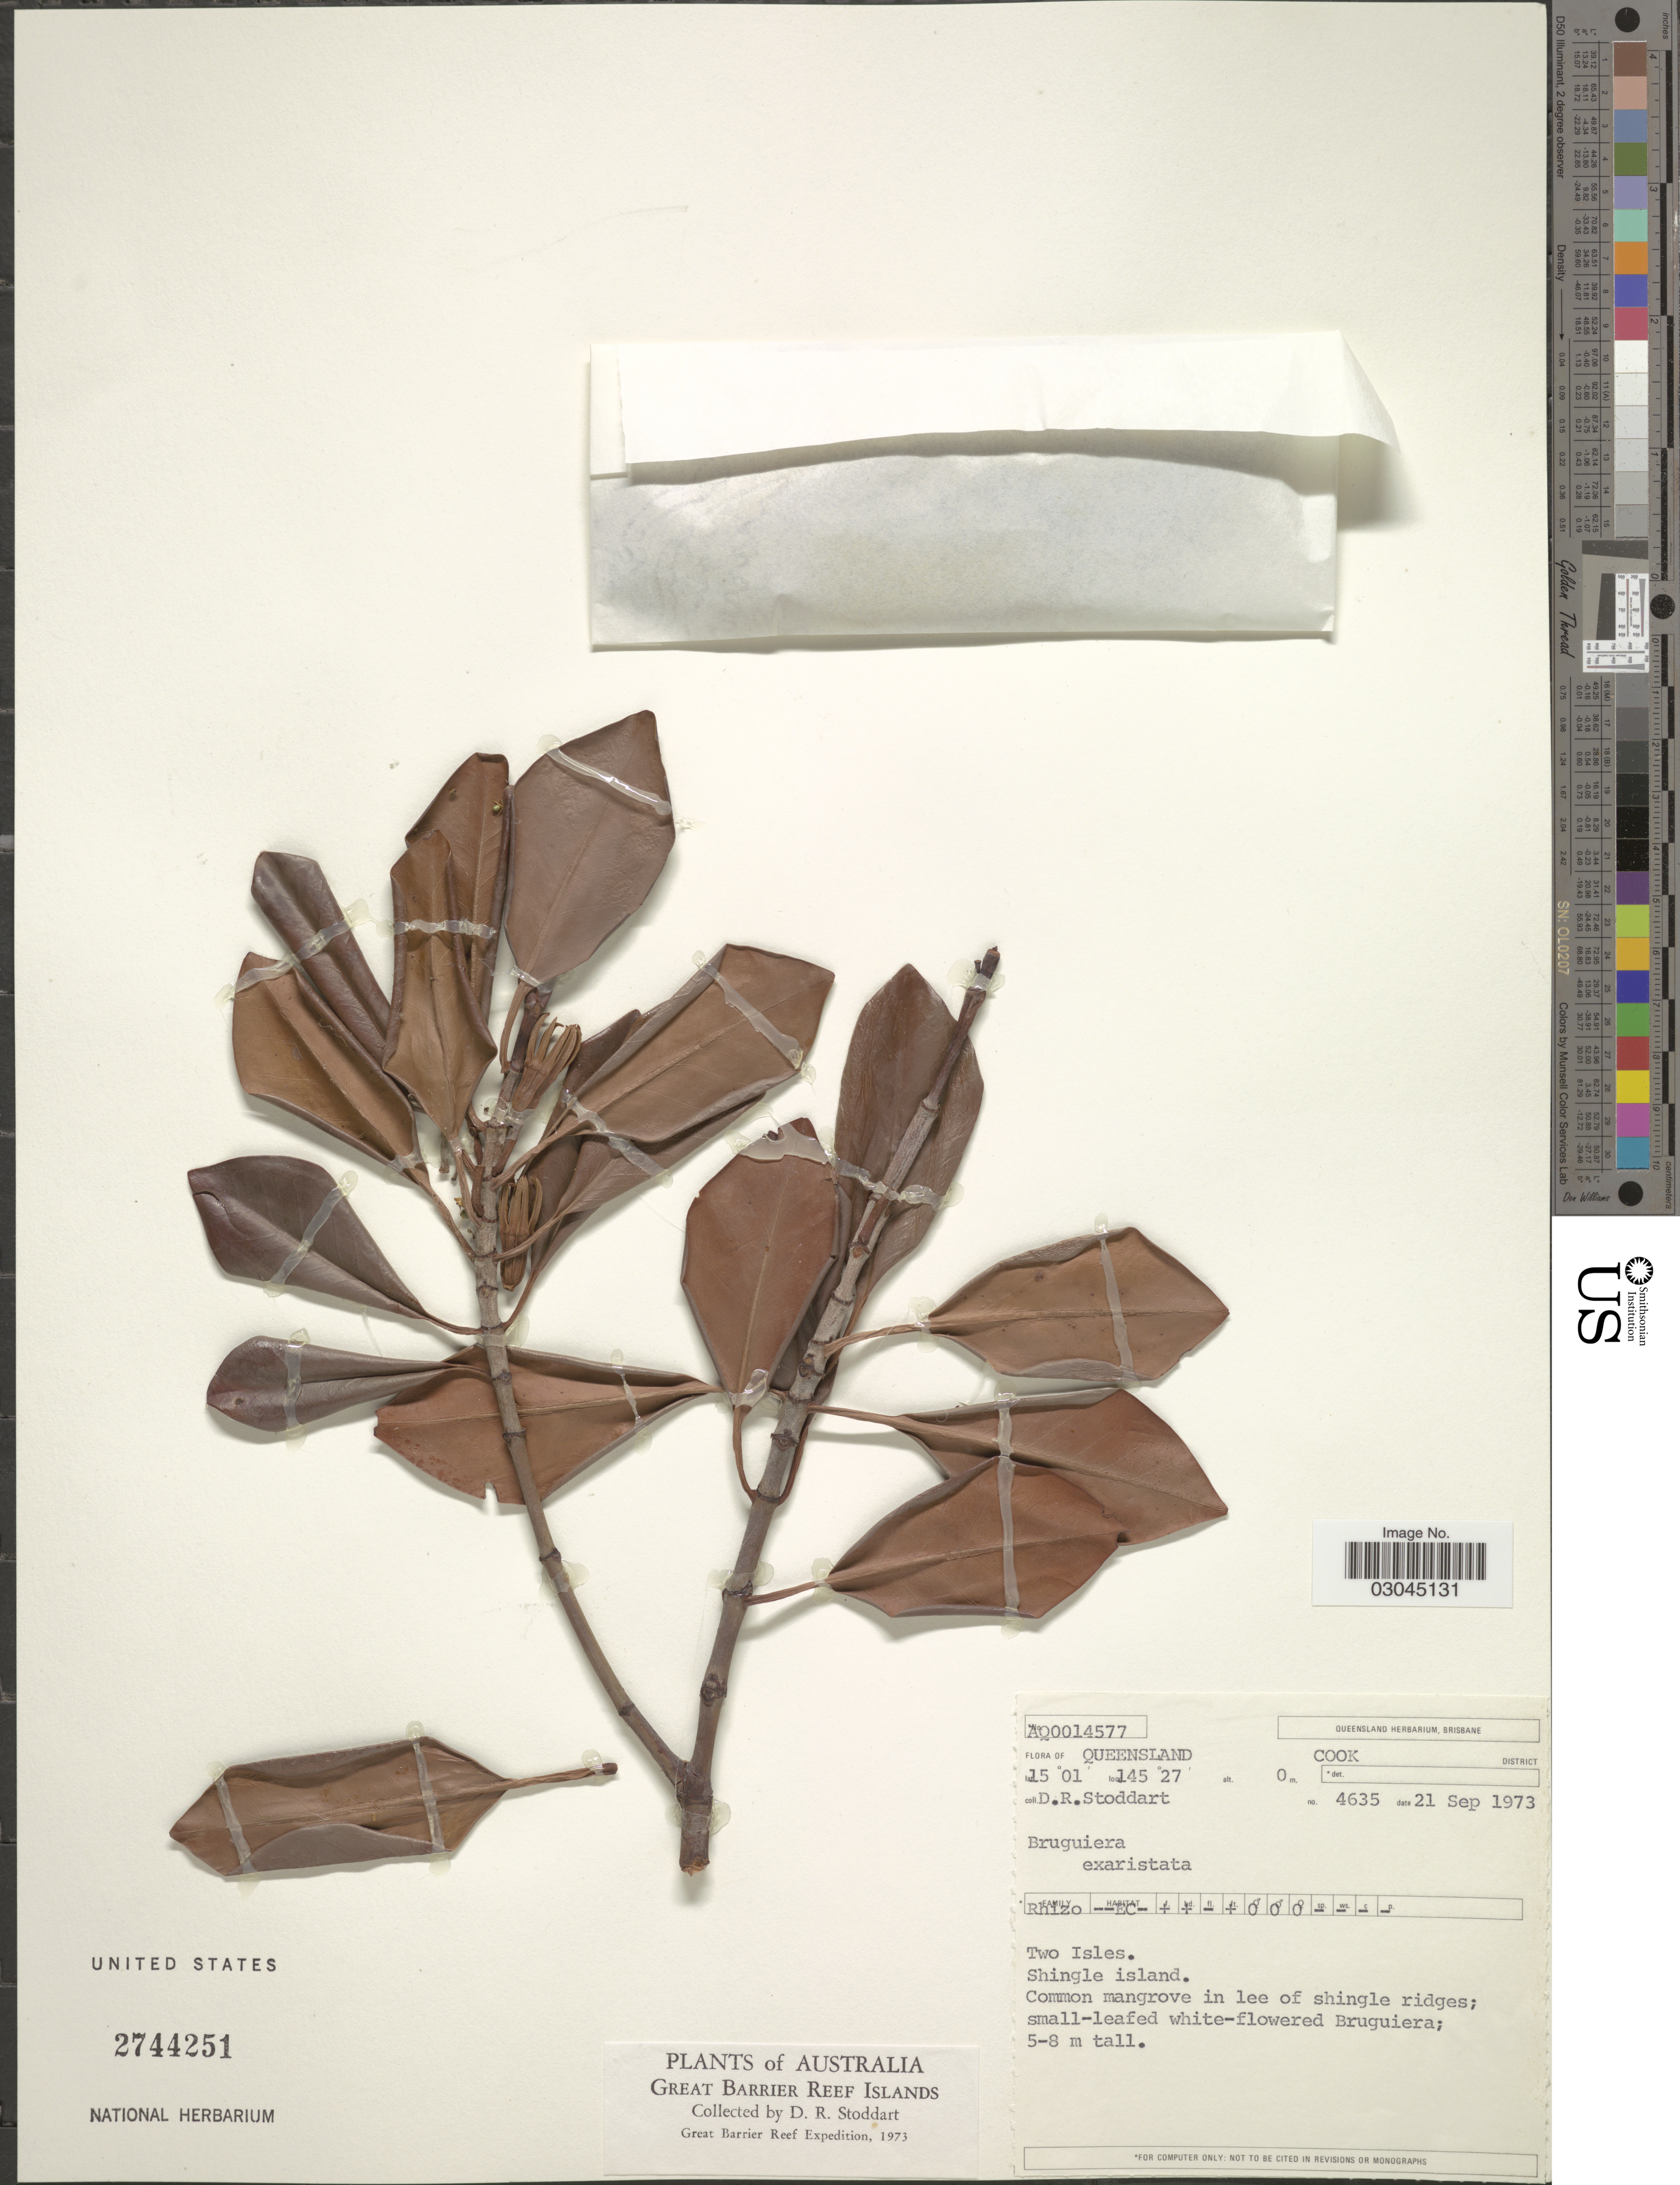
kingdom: Plantae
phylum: Tracheophyta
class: Magnoliopsida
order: Malpighiales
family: Rhizophoraceae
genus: Bruguiera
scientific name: Bruguiera exaristata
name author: Ding Hou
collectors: D. R. Stoddart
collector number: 4635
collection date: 1973-09-21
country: Australia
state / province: Queensland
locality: Cook District. Two Isles. Shingle island. Great Barrier Reef Islands. Great Barrier Reef.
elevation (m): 0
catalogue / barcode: US 2744251